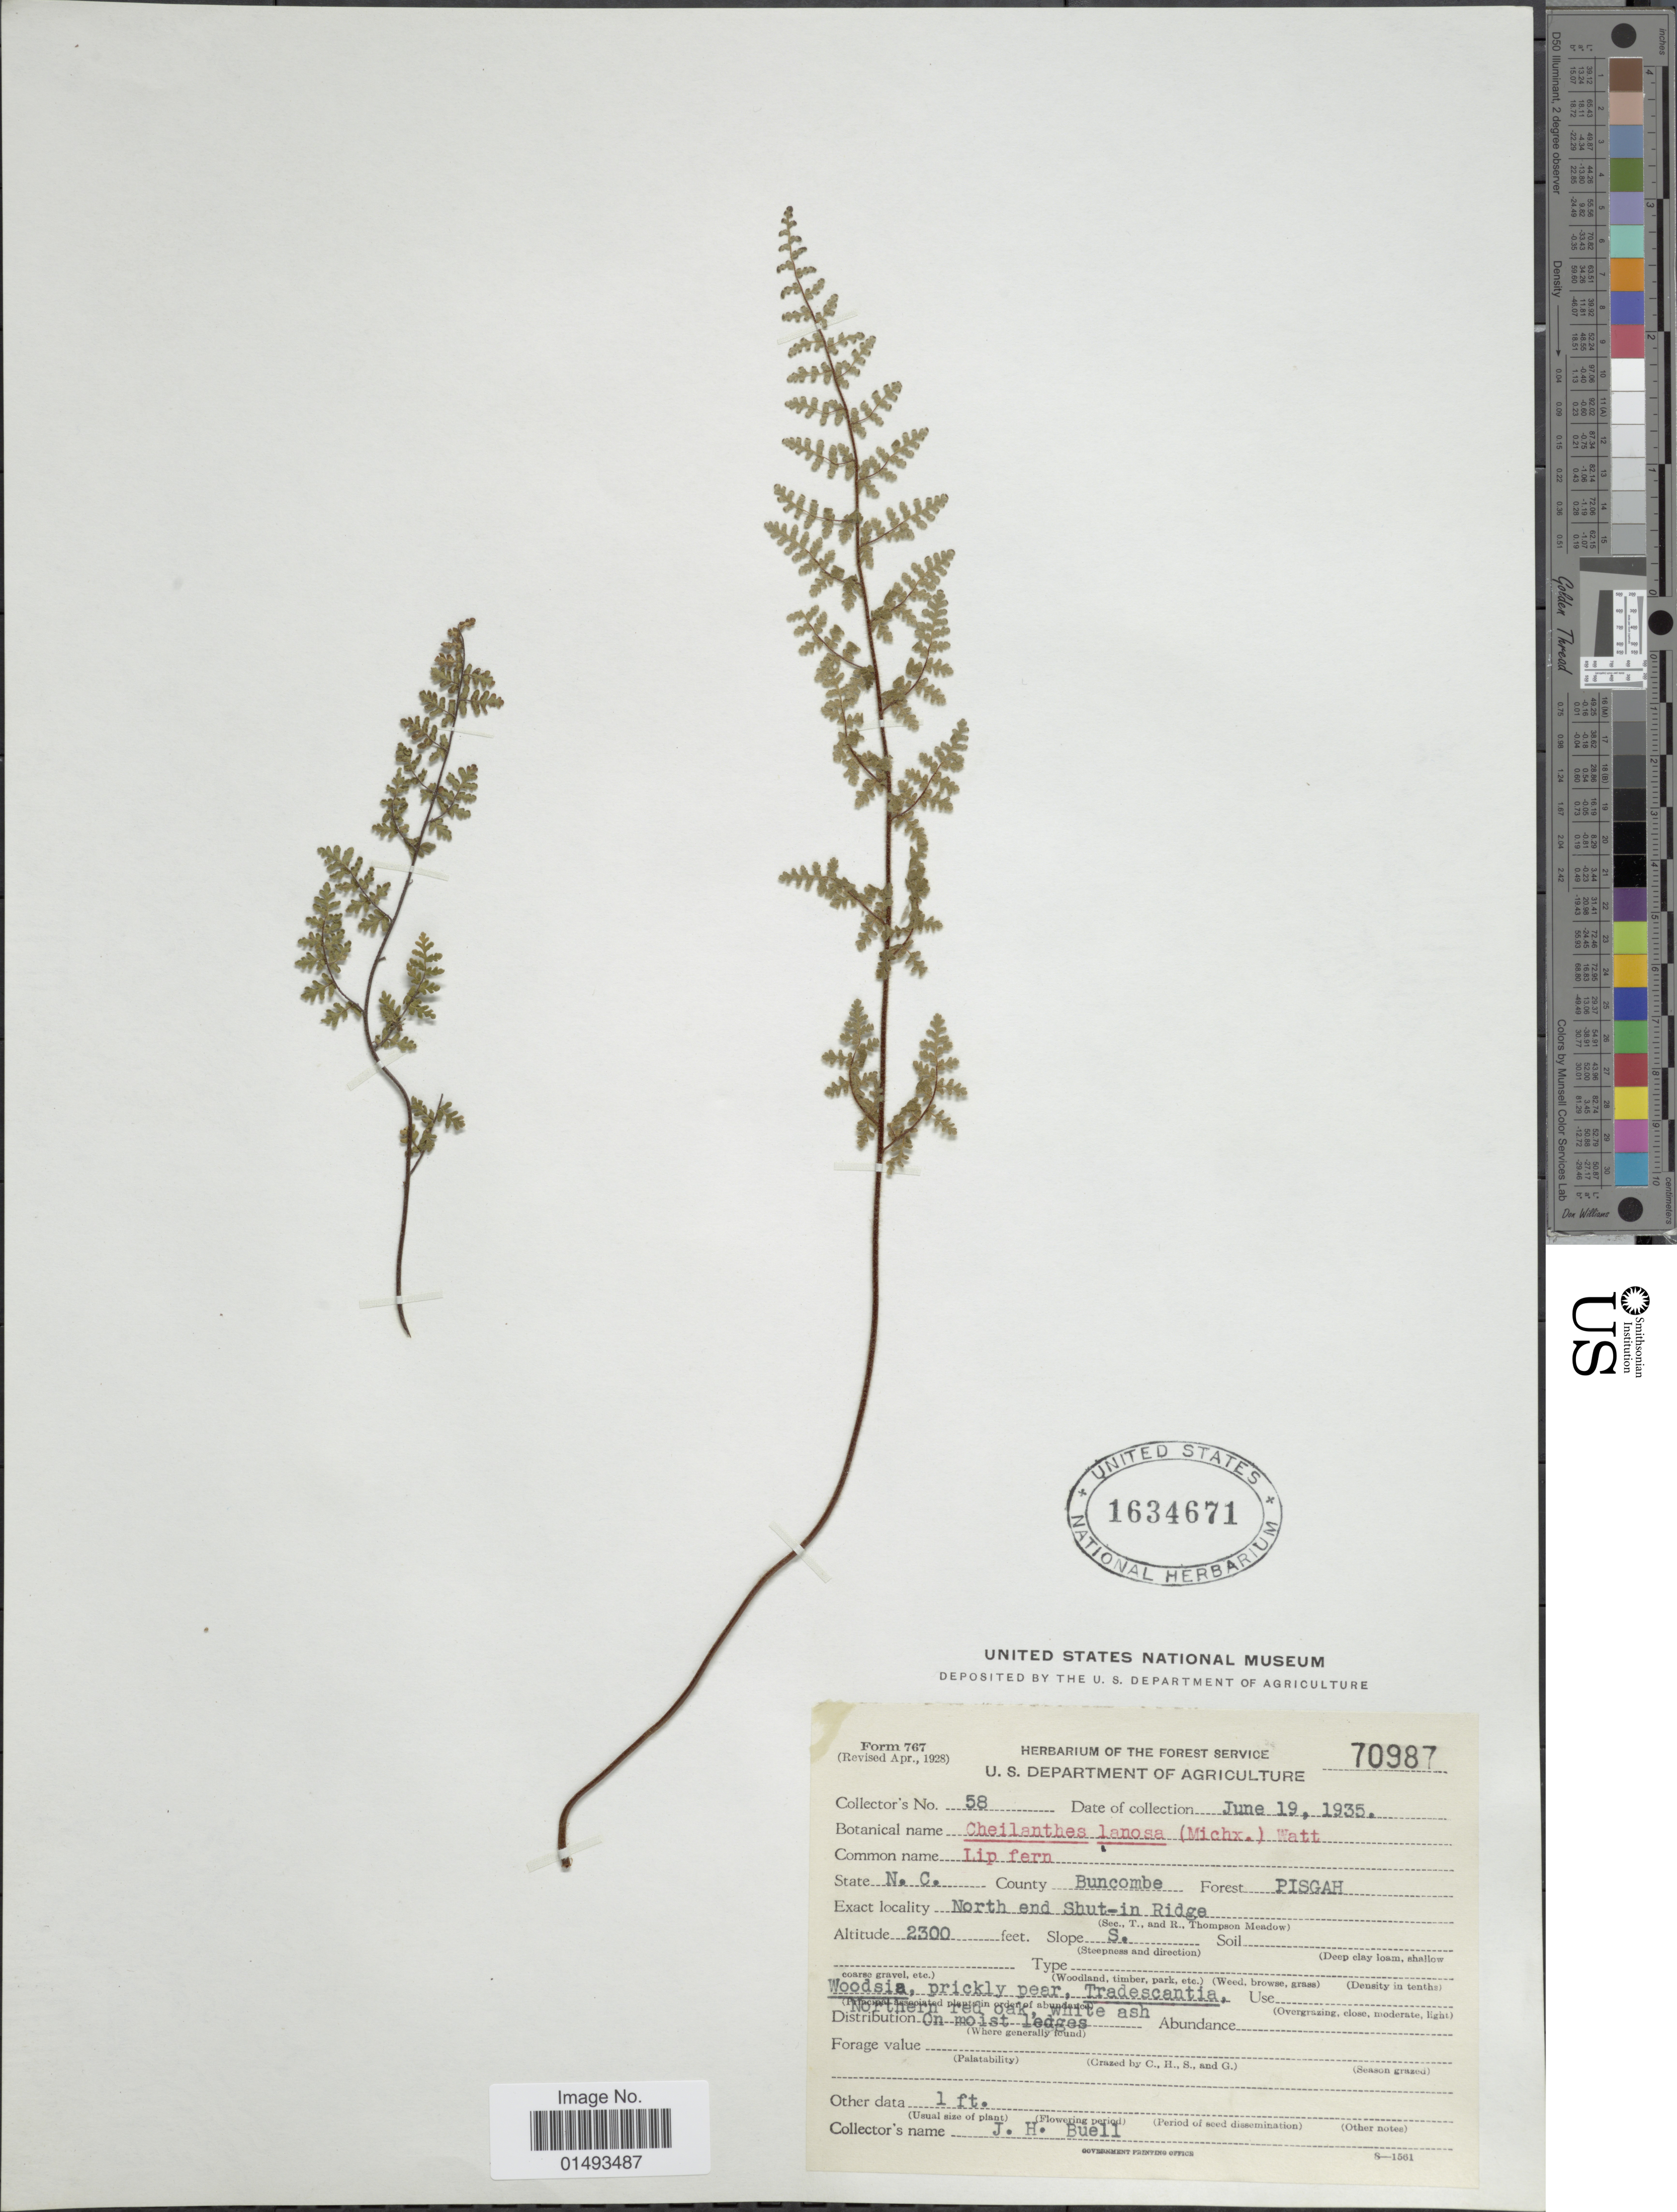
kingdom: Plantae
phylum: Tracheophyta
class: Polypodiopsida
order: Polypodiales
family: Pteridaceae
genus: Myriopteris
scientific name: Myriopteris lanosa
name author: (Michx.) Grusz & Windham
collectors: J. Buell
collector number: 58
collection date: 1935-06-19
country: United States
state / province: North Carolina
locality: County Buncombe, Forest Pisgah. North end Shut-in Ridge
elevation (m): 0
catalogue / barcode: US 1634671